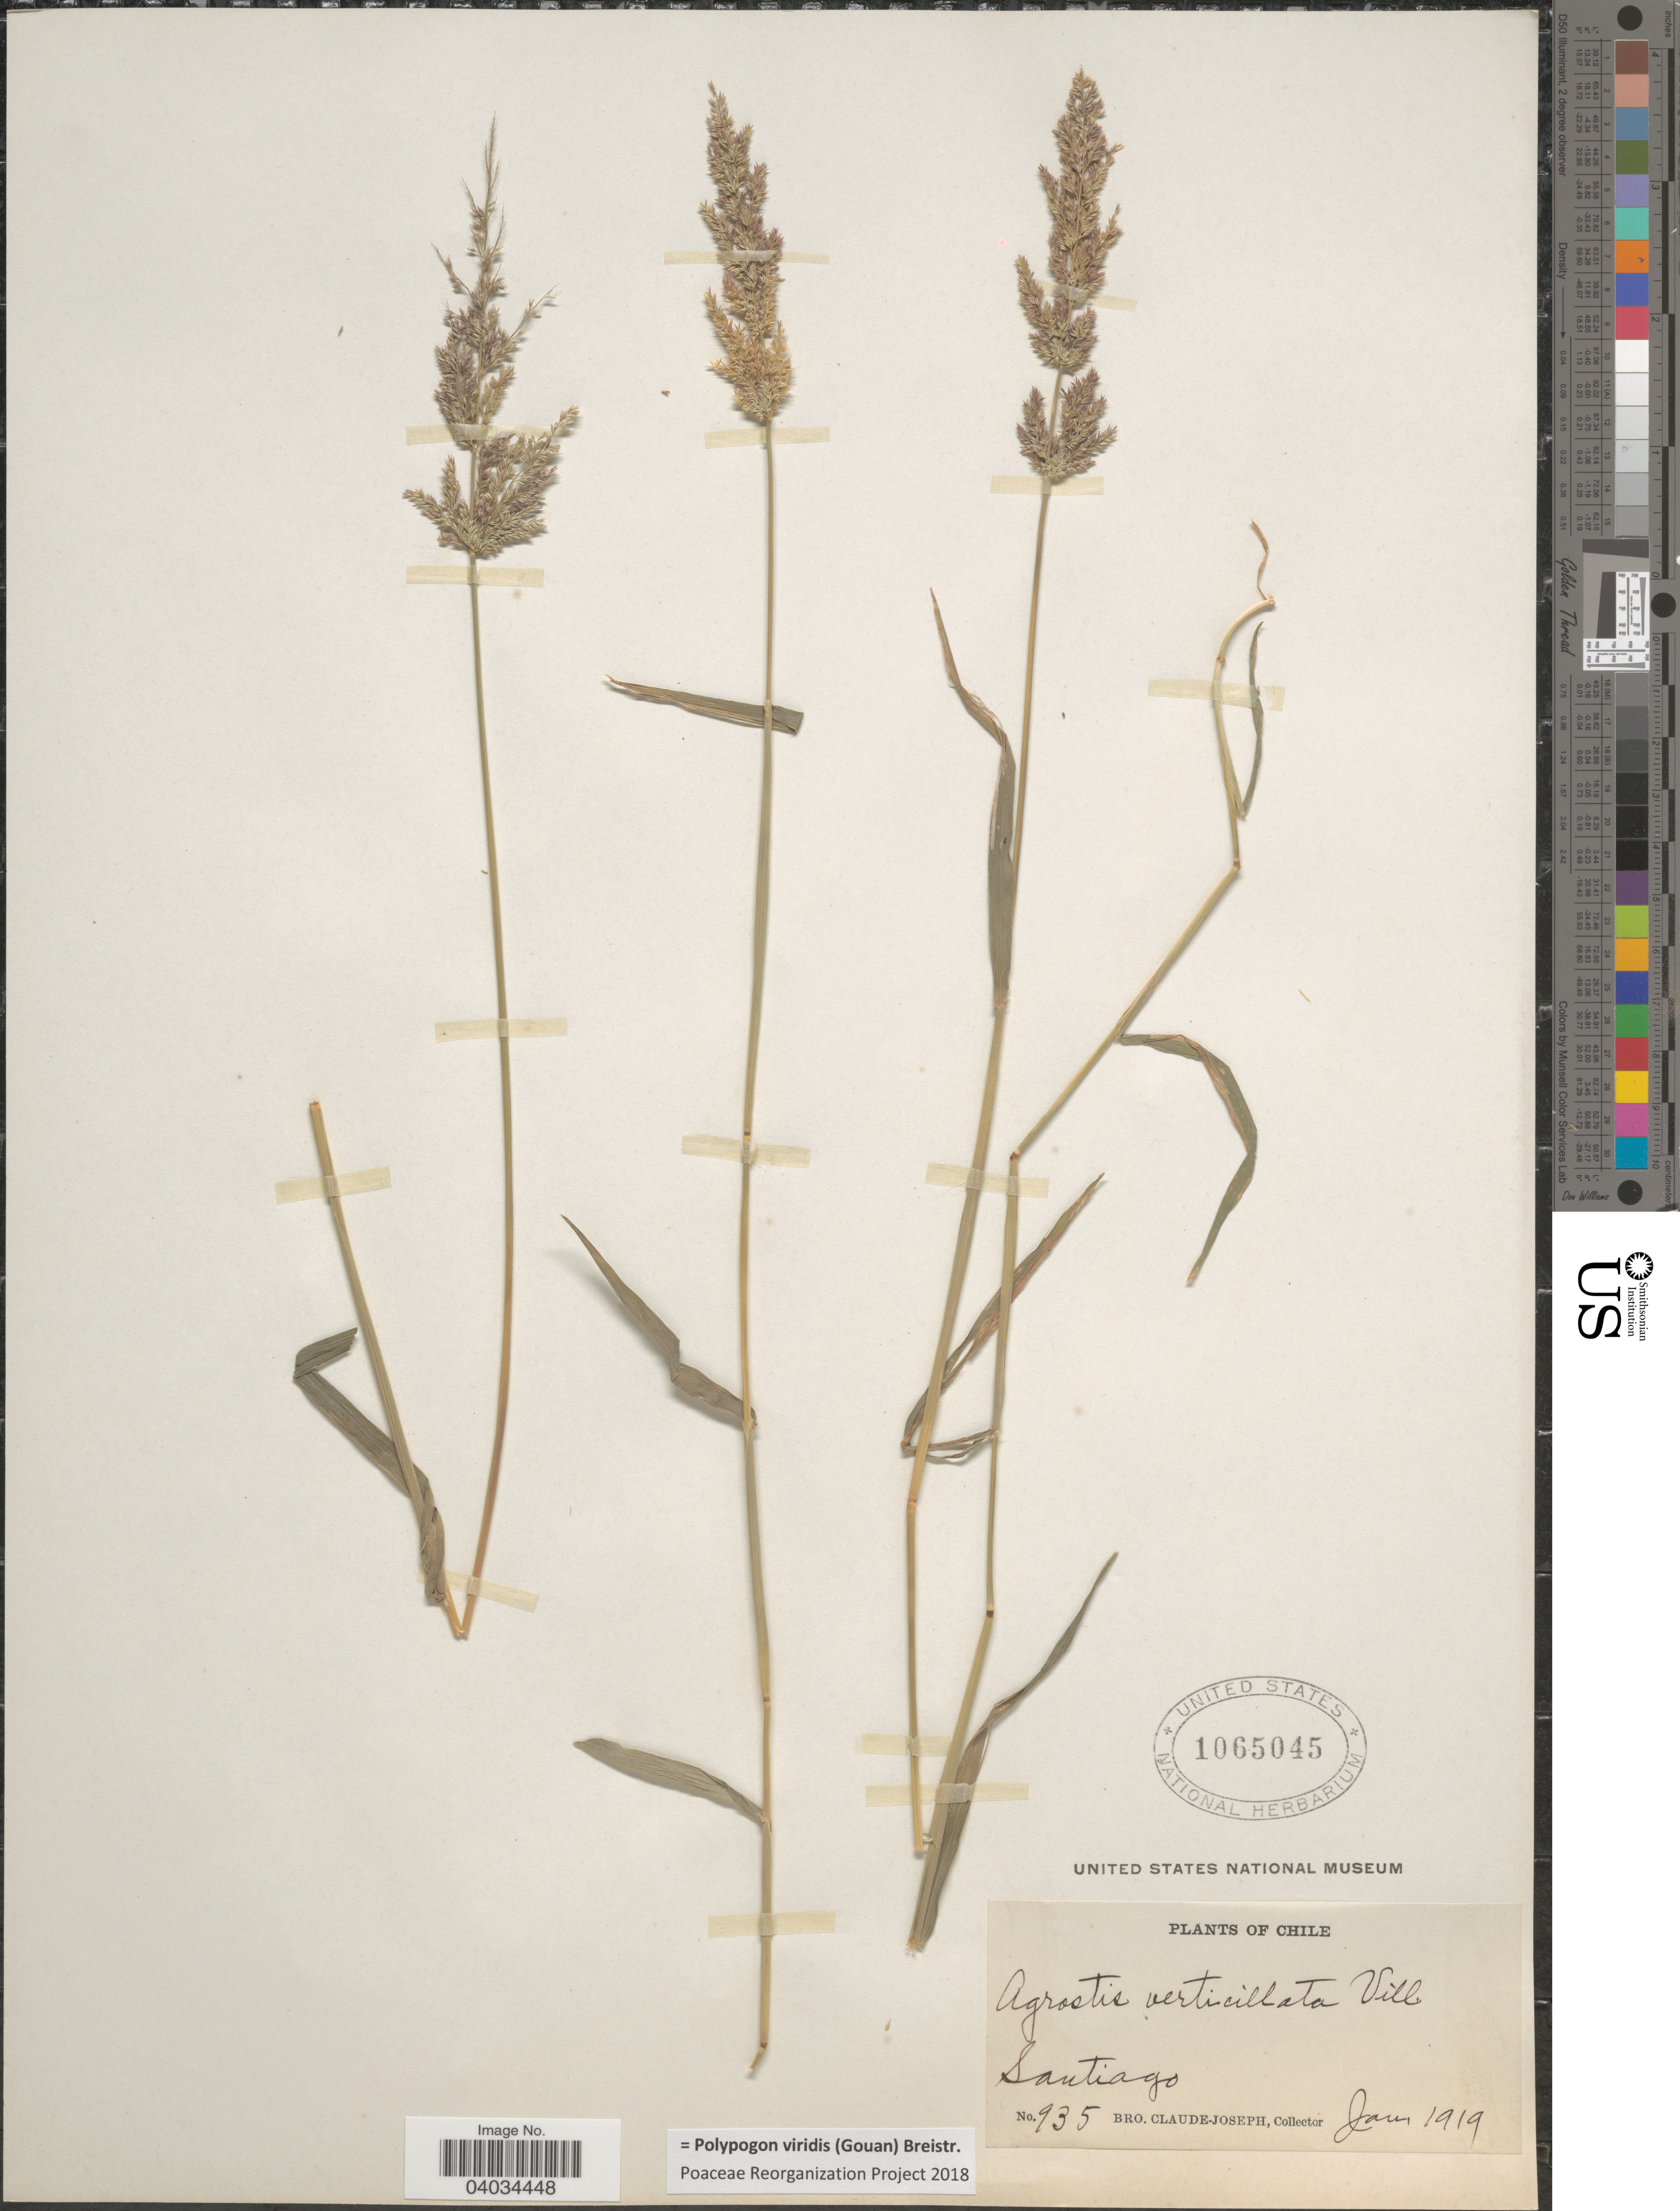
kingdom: Plantae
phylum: Tracheophyta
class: Liliopsida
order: Poales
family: Poaceae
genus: Polypogon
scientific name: Polypogon viridis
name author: (Gouan) Breistroffer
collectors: Bro. Claude-Joseph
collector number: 935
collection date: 1919-01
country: Chile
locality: Santiago.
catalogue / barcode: US 1065045